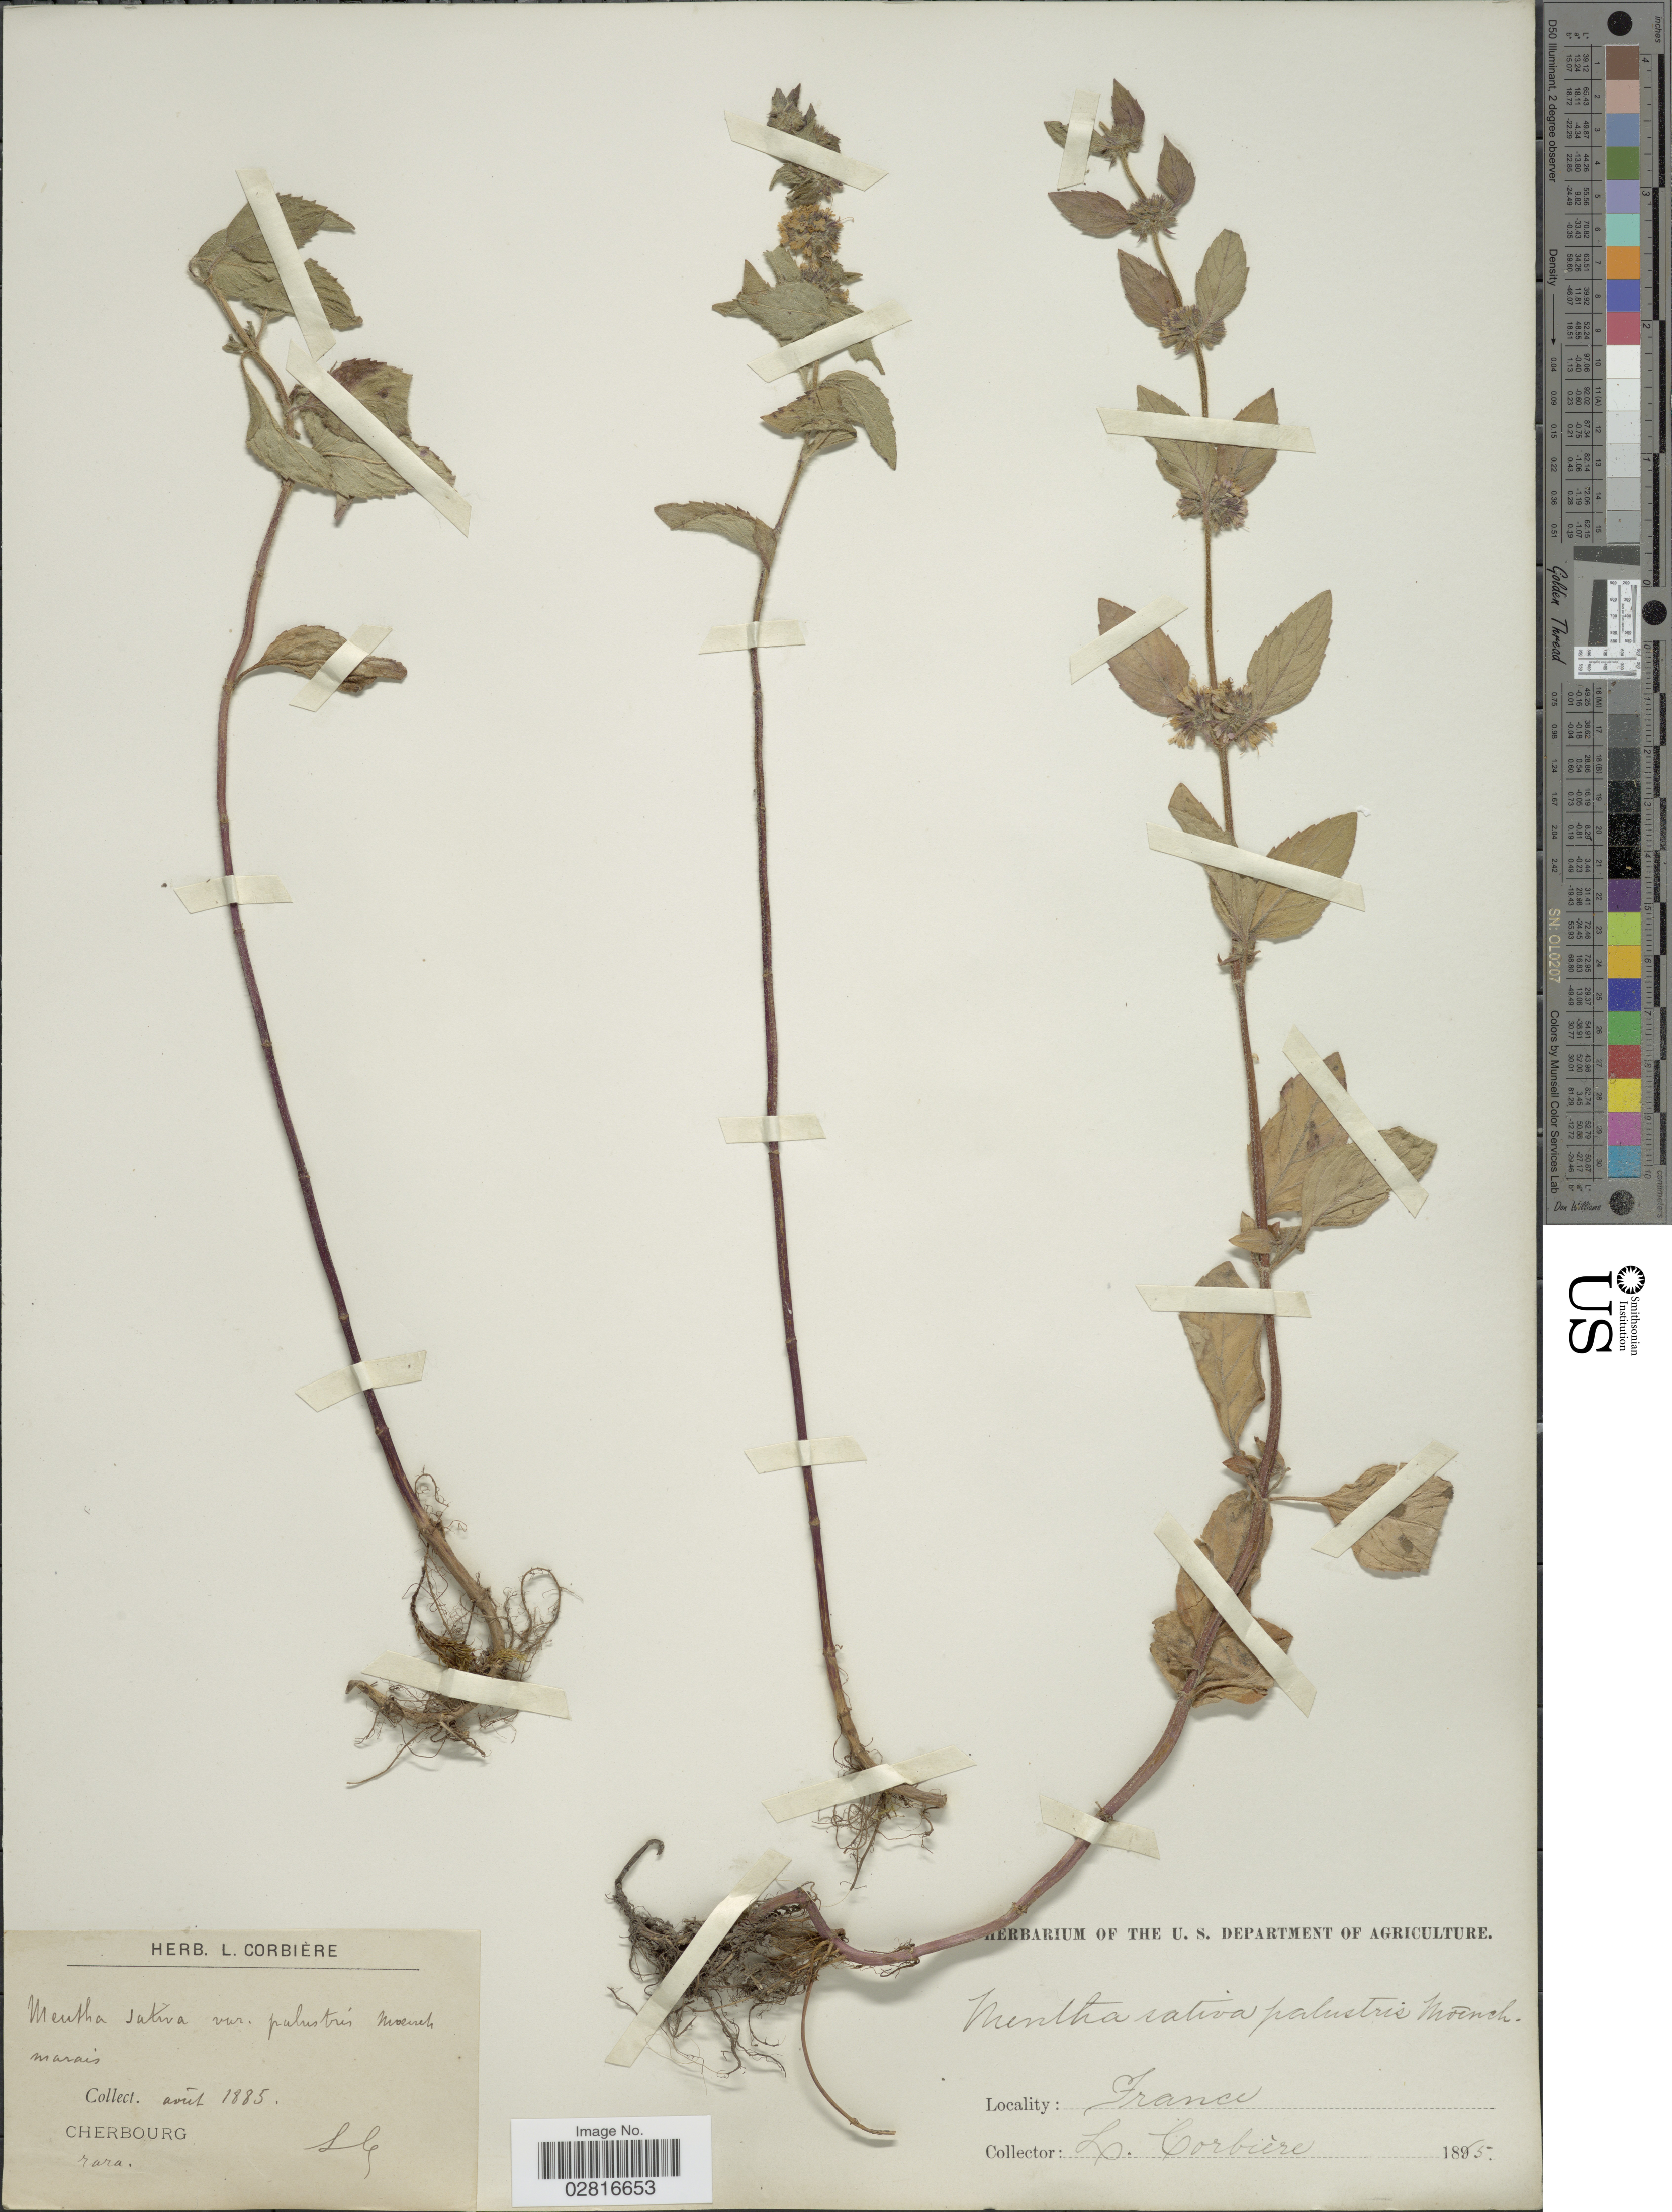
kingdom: Plantae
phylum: Tracheophyta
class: Magnoliopsida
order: Lamiales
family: Lamiaceae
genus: Mentha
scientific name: Mentha x sativa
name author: L.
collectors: L. Corbière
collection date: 1885-08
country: France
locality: Cherbourg.